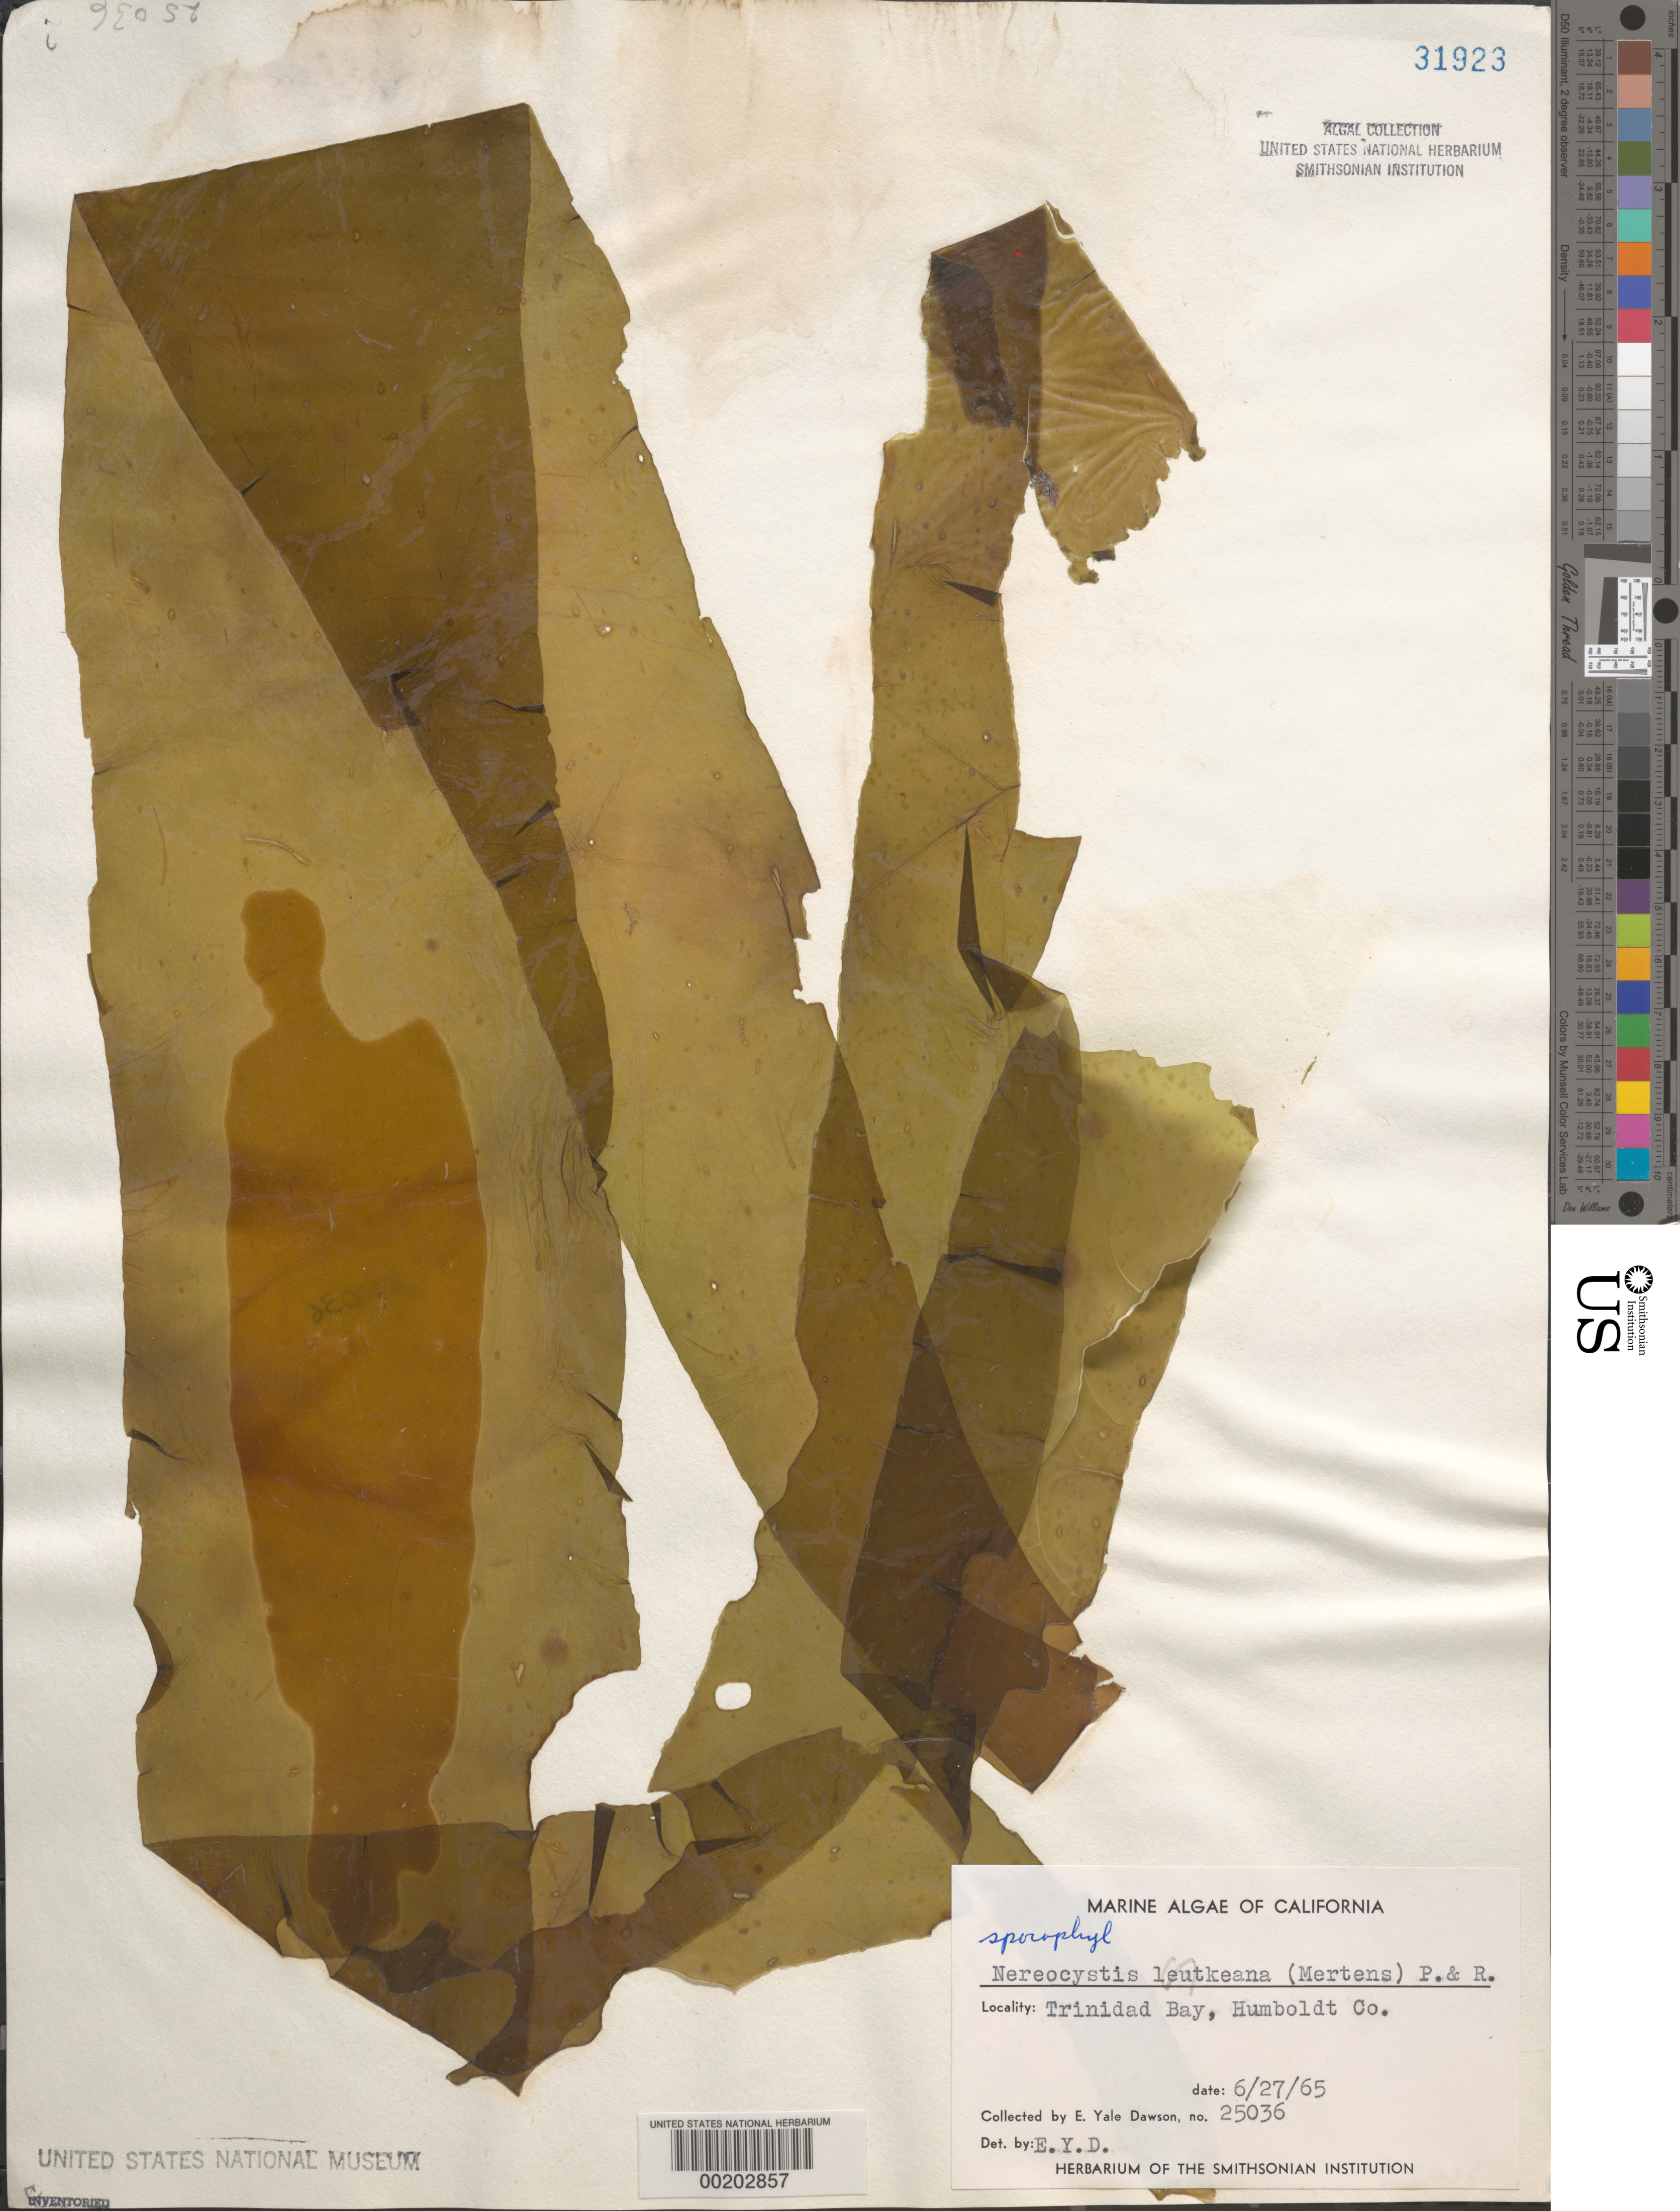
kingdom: Chromista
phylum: Ochrophyta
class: Phaeophyceae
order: Laminariales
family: Laminariaceae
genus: Nereocystis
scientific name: Nereocystis luetkeana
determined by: Dawson, E. Y.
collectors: E. Y. Dawson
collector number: EYD 25036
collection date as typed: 27 Jun 1965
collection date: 1965-06-27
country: United States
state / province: California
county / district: Humboldt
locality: Trinidad Bay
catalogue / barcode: US 31923